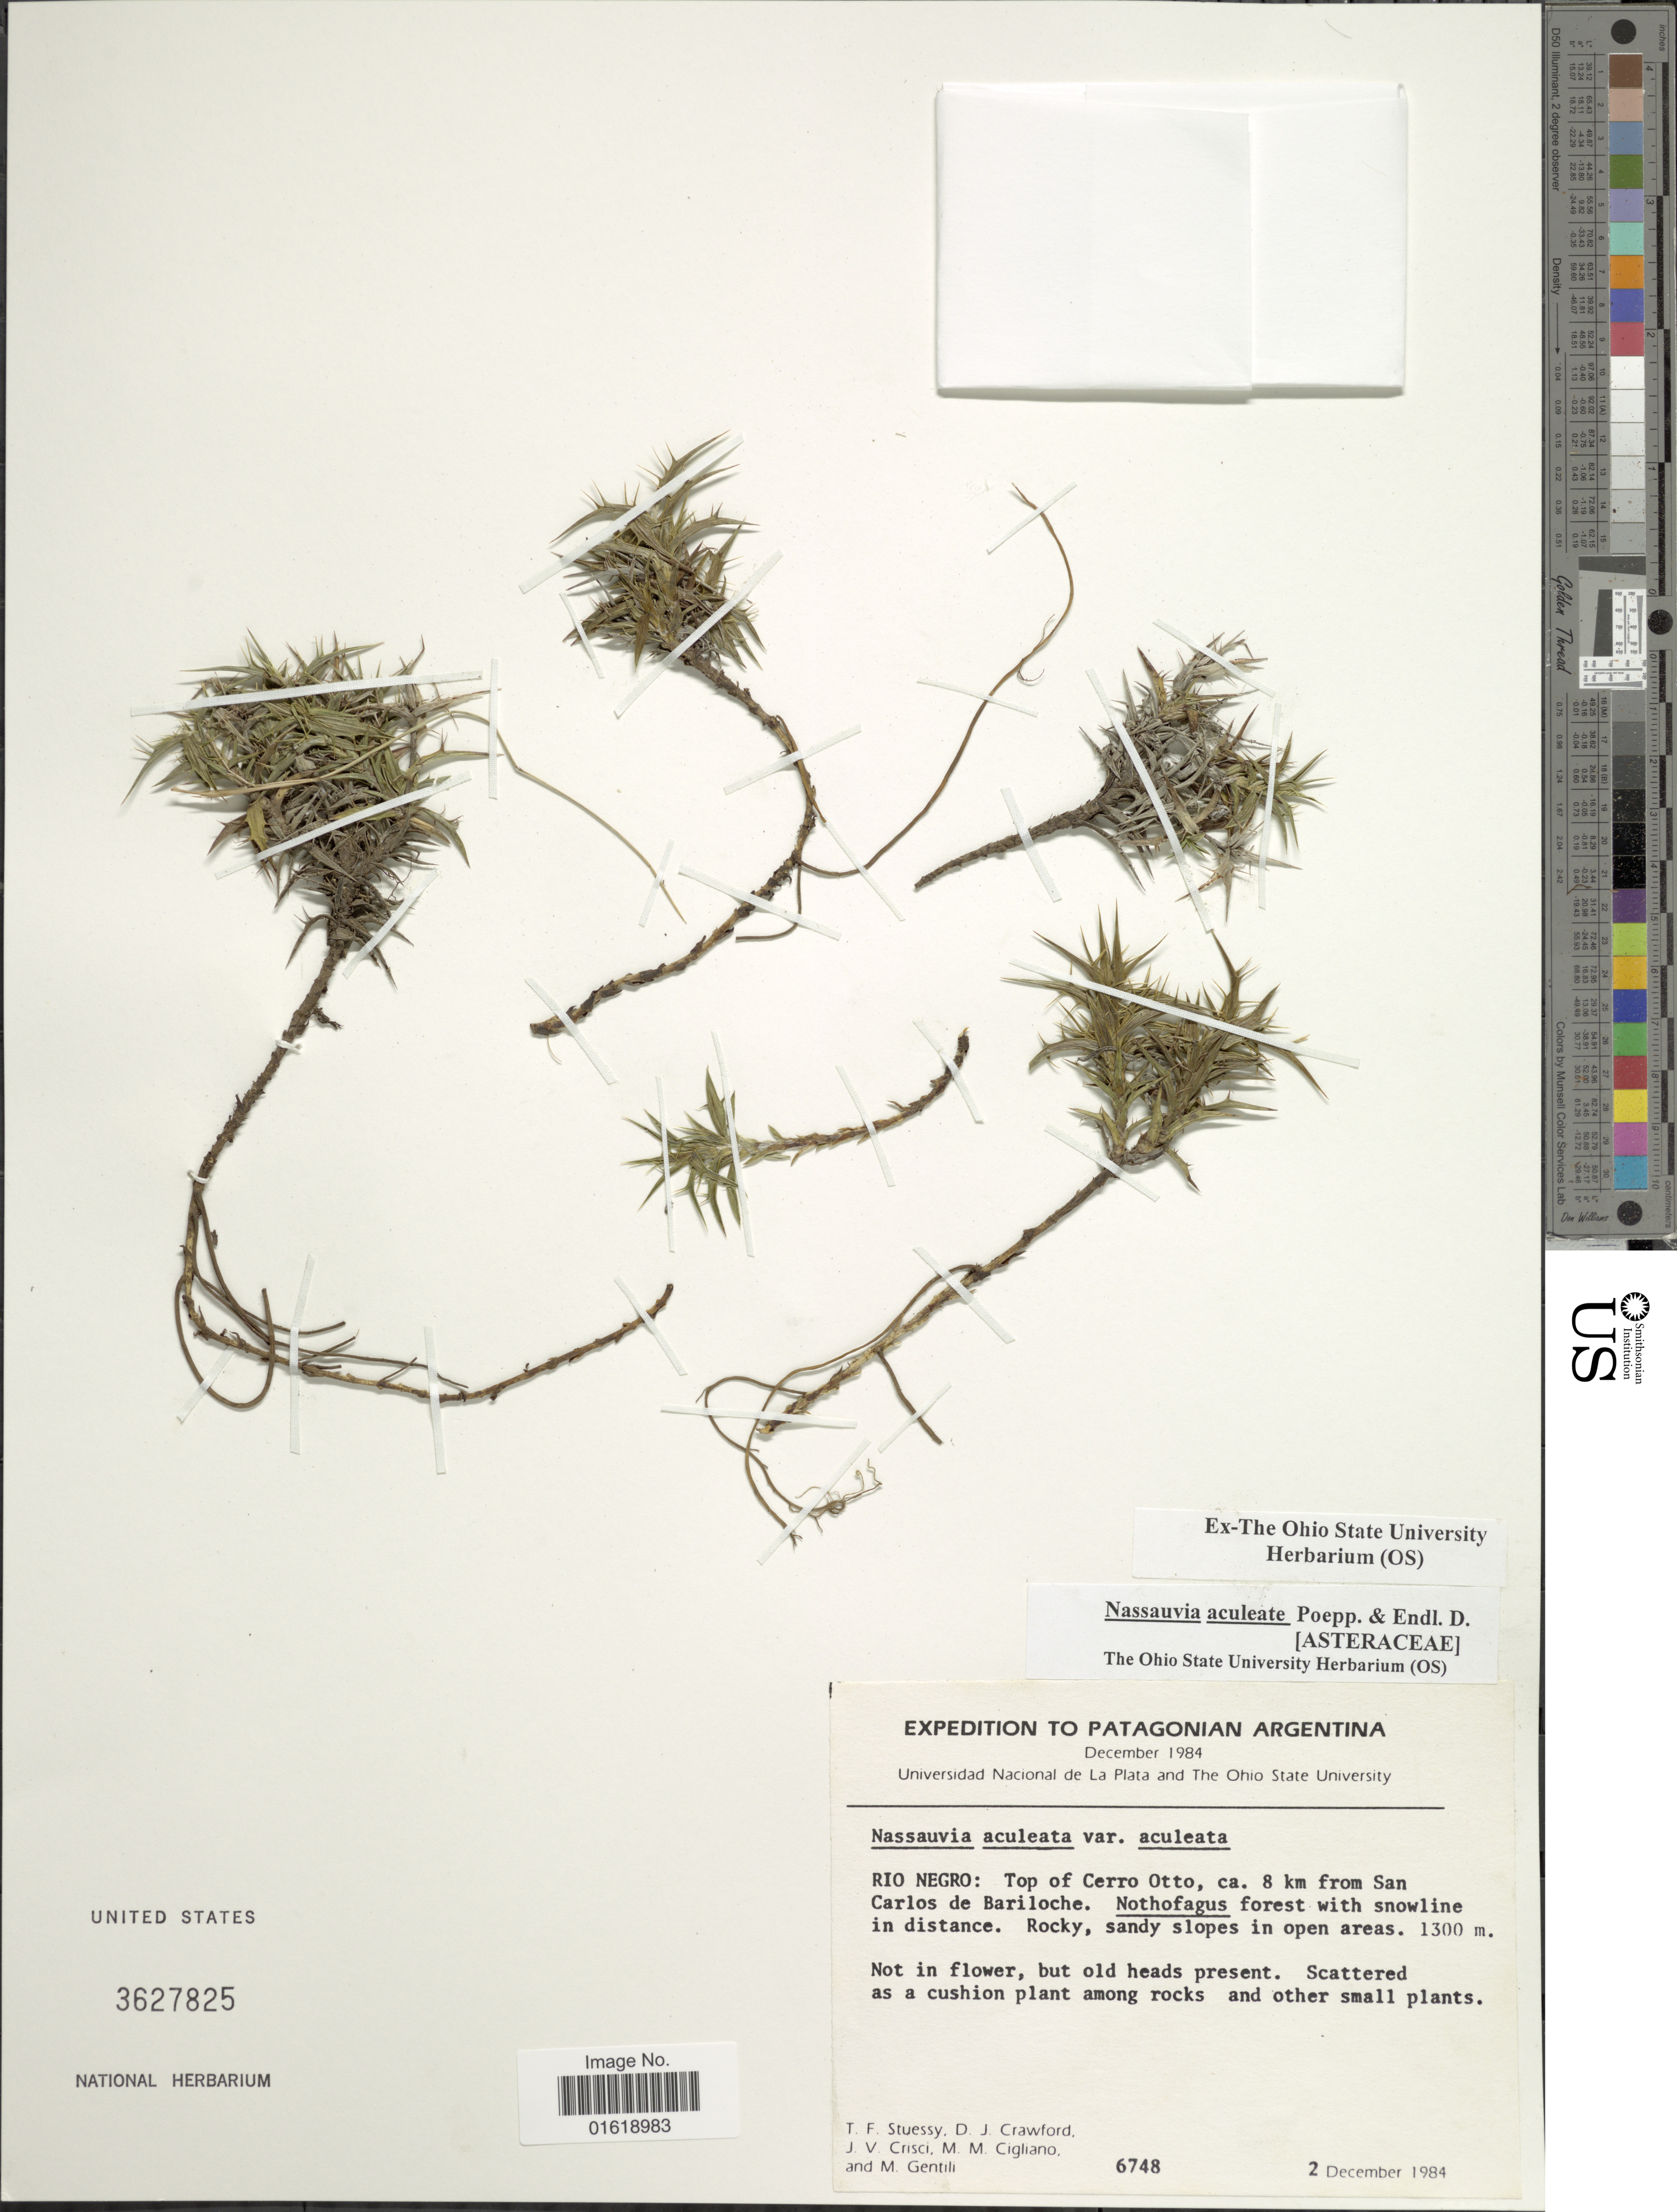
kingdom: Plantae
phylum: Tracheophyta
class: Magnoliopsida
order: Asterales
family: Asteraceae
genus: Nassauvia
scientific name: Nassauvia aculeata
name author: (Less.) Poepp. & Endl.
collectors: T. Stuessy, D. Crawford, J. Crisci, M. Cigliano & M. Gentili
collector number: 6748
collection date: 1984-12-02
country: Argentina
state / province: Rio Negro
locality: Rio Negro: Top of Cerro Otto, ca. 8 km from San Carlos de Bariloche.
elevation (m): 1300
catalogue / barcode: US 3627825